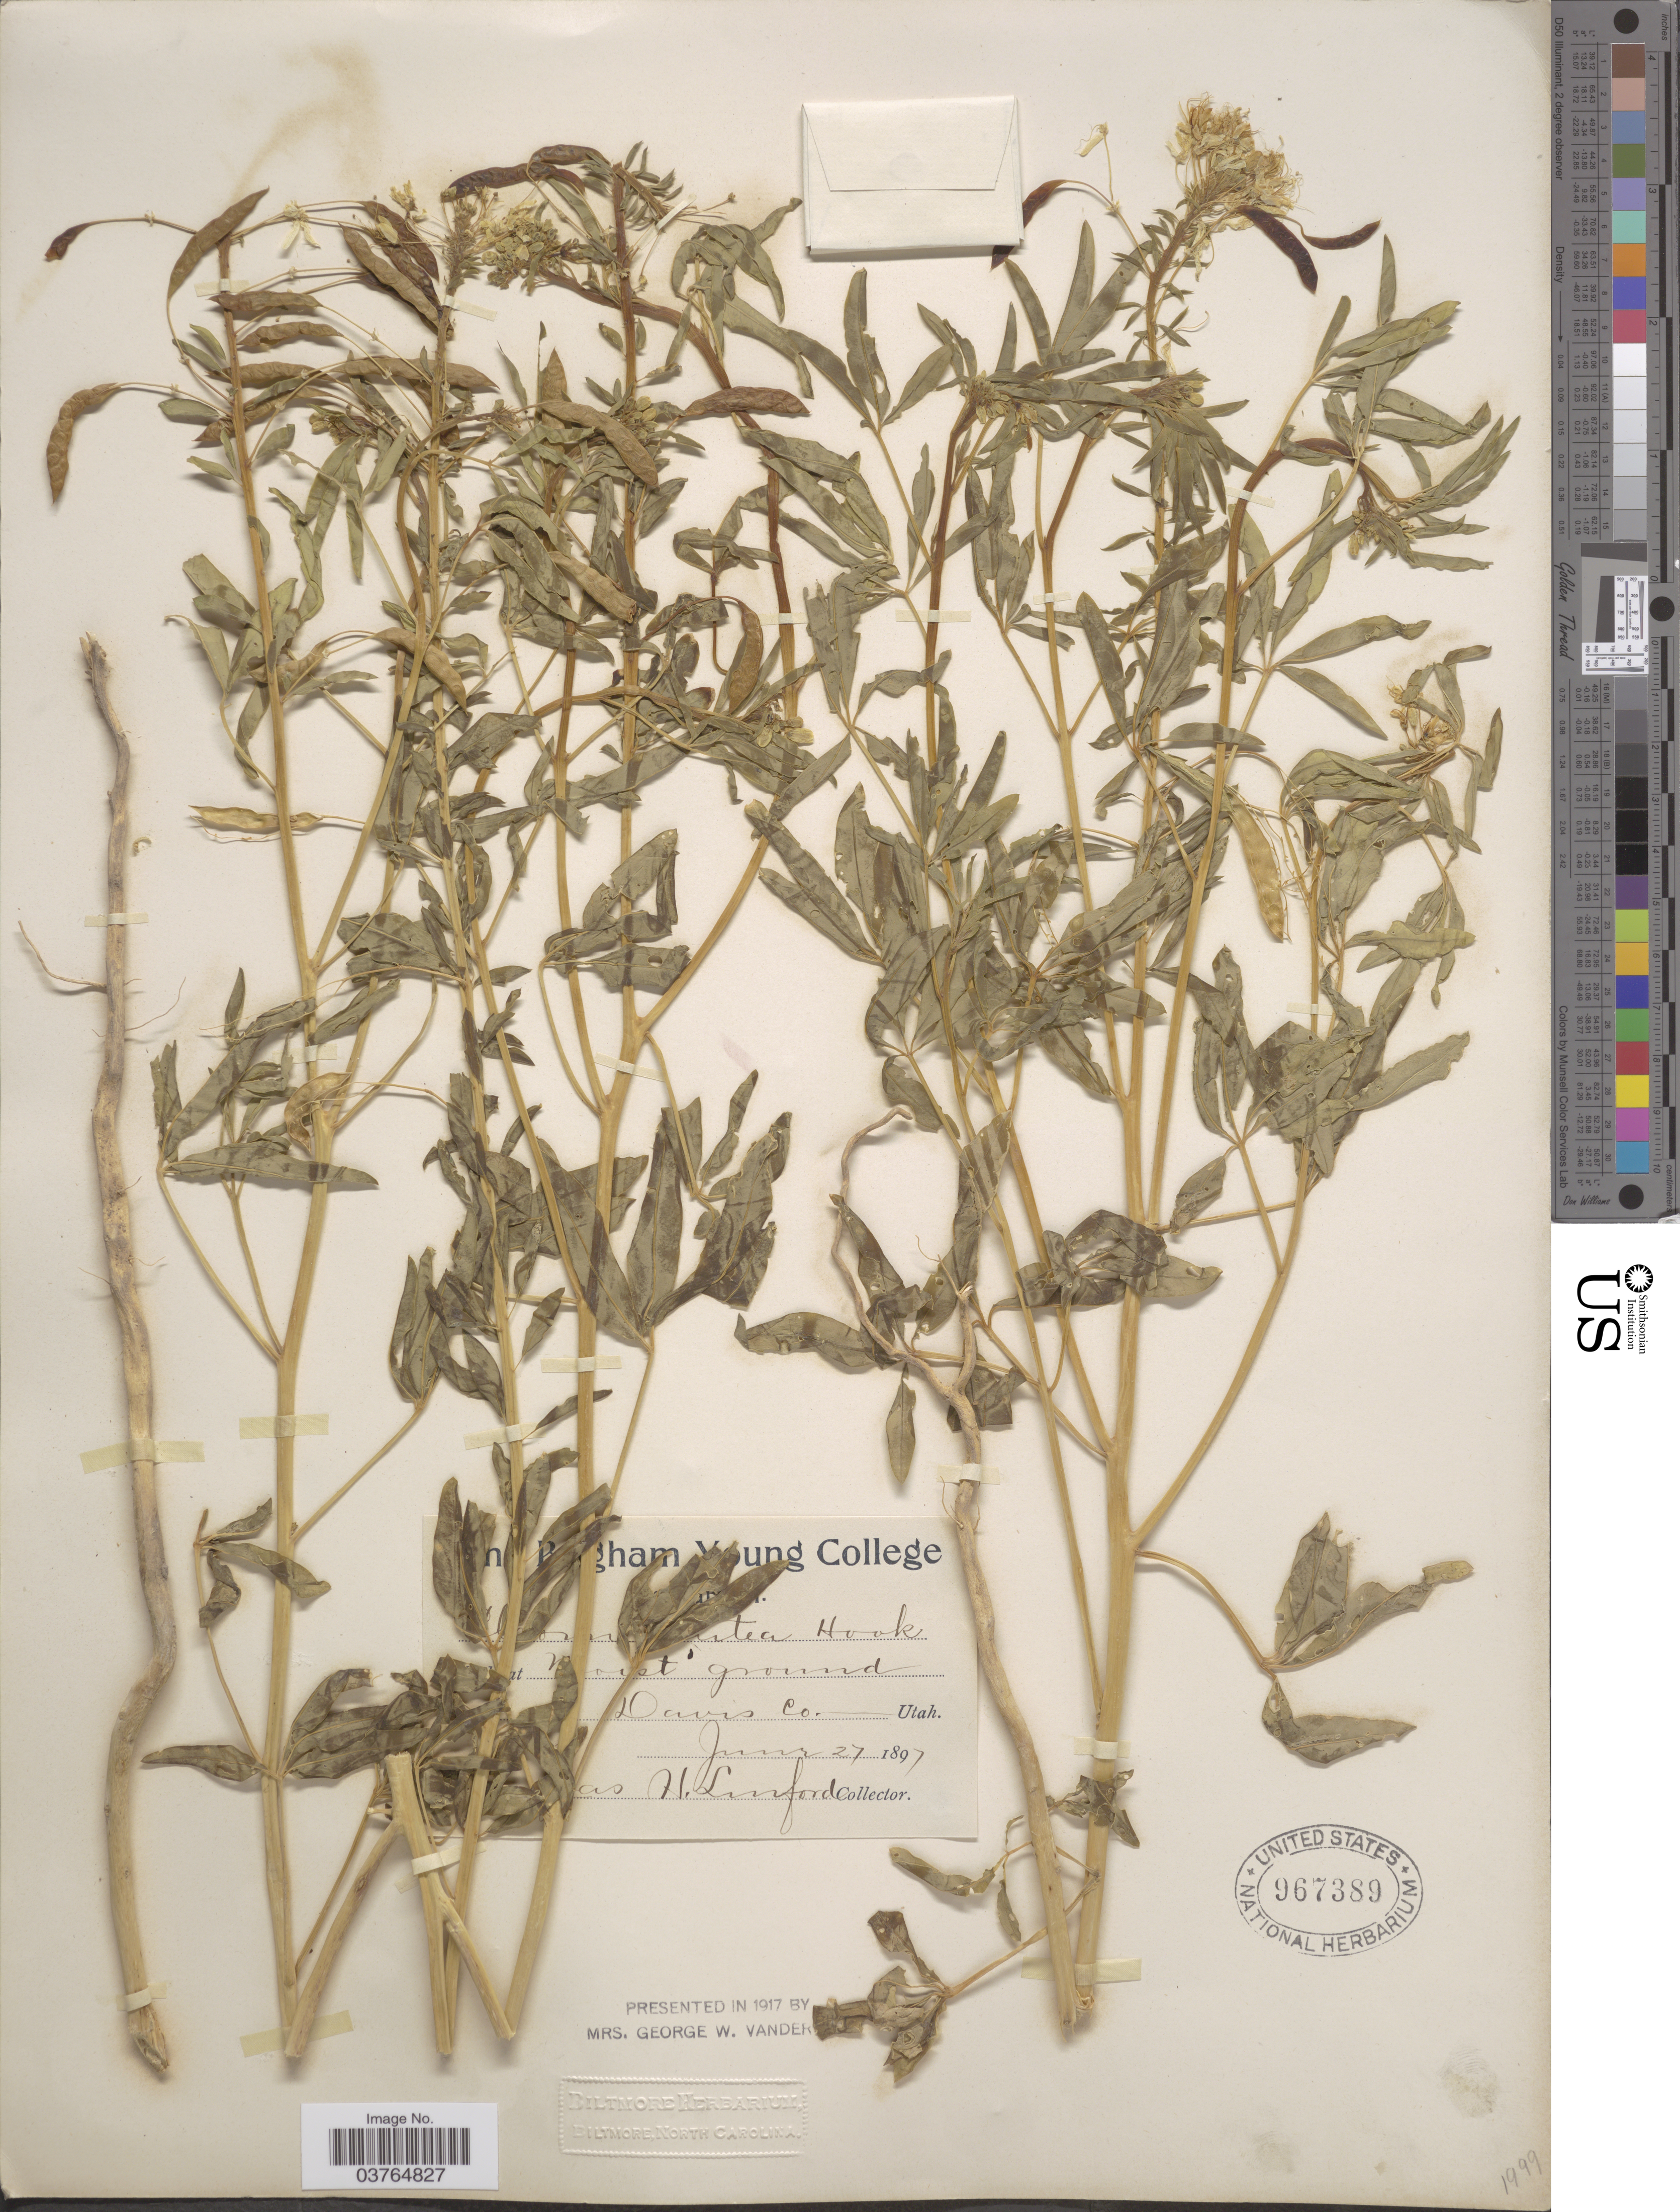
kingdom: Plantae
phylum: Tracheophyta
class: Magnoliopsida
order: Brassicales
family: Cleomaceae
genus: Cleomella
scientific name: Cleomella lutea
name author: (Hook.) Roalson & J.C. Hall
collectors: C. Linford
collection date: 1897-06-27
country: United States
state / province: Utah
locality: Davis Co.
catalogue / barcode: US 967389